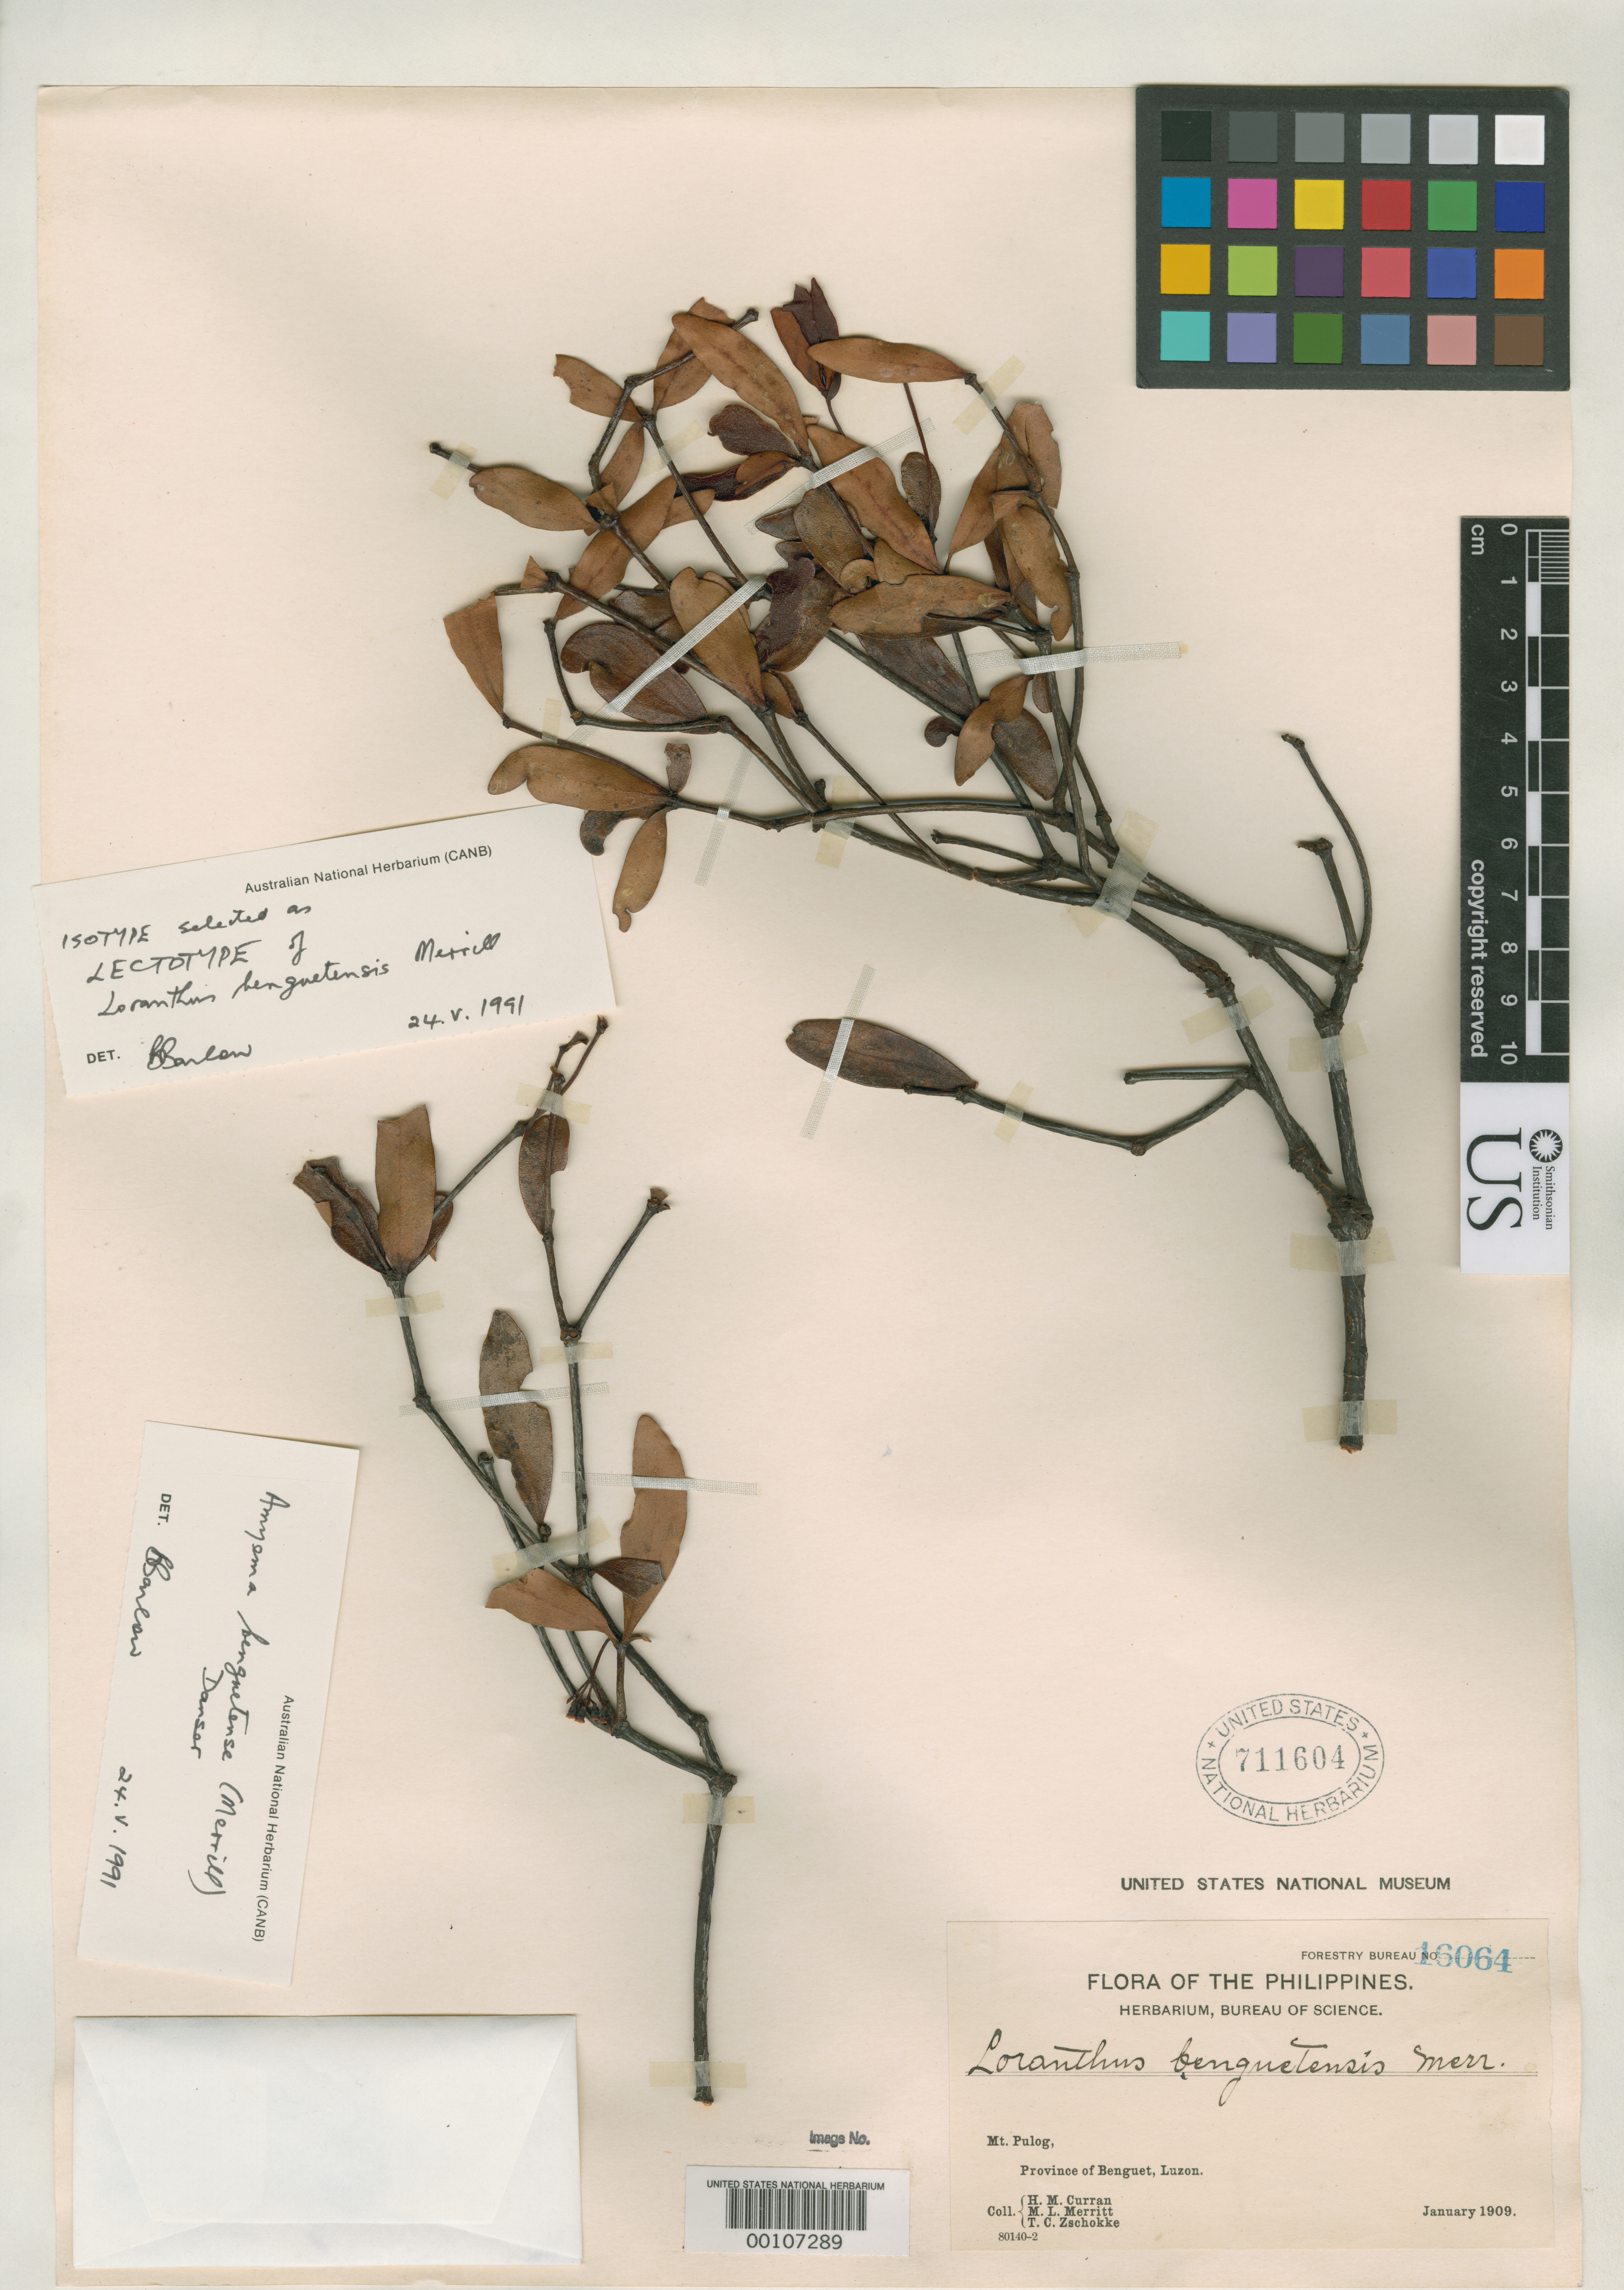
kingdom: Plantae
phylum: Tracheophyta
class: Magnoliopsida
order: Santalales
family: Loranthaceae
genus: Loranthus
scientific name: Loranthus benguetensis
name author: Merr.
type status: Isotype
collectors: H. M. Curran, M. L. Merritt & T. C. Zschokke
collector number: Bur. Sci. 16064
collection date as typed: Jan 1909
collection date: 1909-01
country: Philippines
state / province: Cordillera (Administrative Region)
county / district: Benguet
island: Luzon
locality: Mt. Pulog.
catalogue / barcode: US 711604